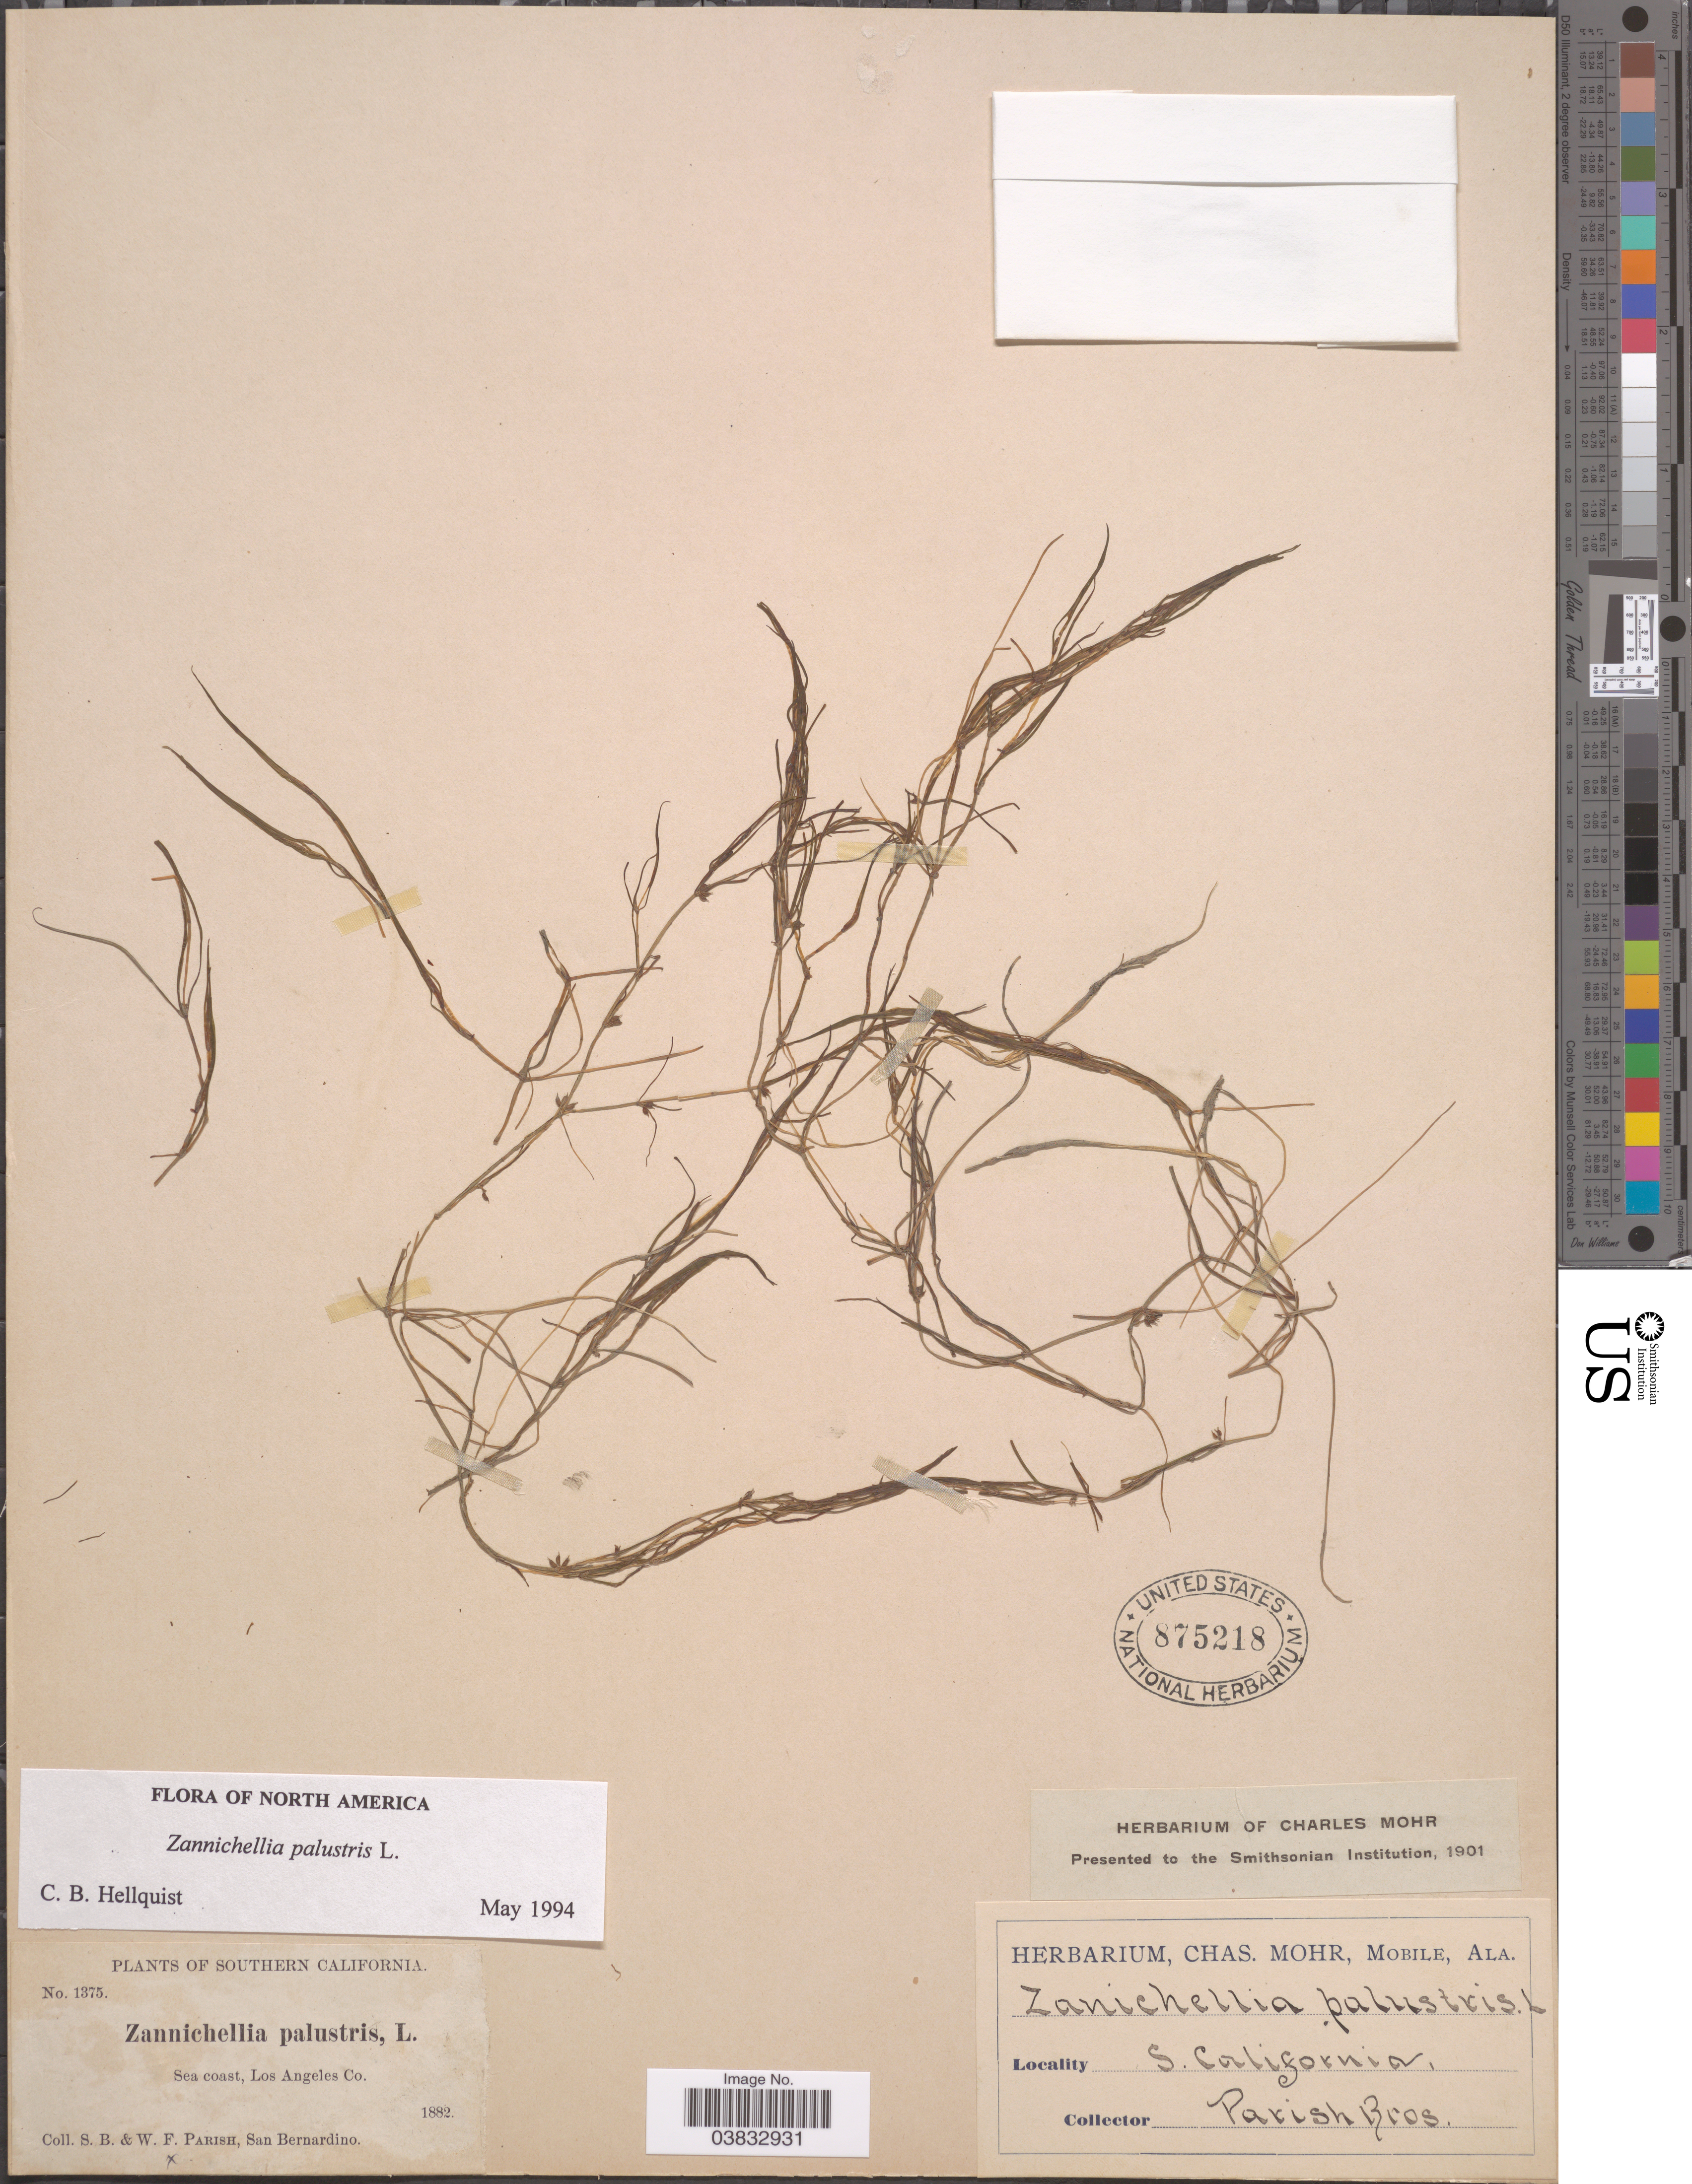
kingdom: Plantae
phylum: Tracheophyta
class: Liliopsida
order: Alismatales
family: Potamogetonaceae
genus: Zannichellia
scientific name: Zannichellia palustris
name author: L.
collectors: S. B. Parish & W. F. Parish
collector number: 1375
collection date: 1882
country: United States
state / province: California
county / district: Los Angeles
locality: Southern California. Sea coast, Los Angeles Co.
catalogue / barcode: US 875218